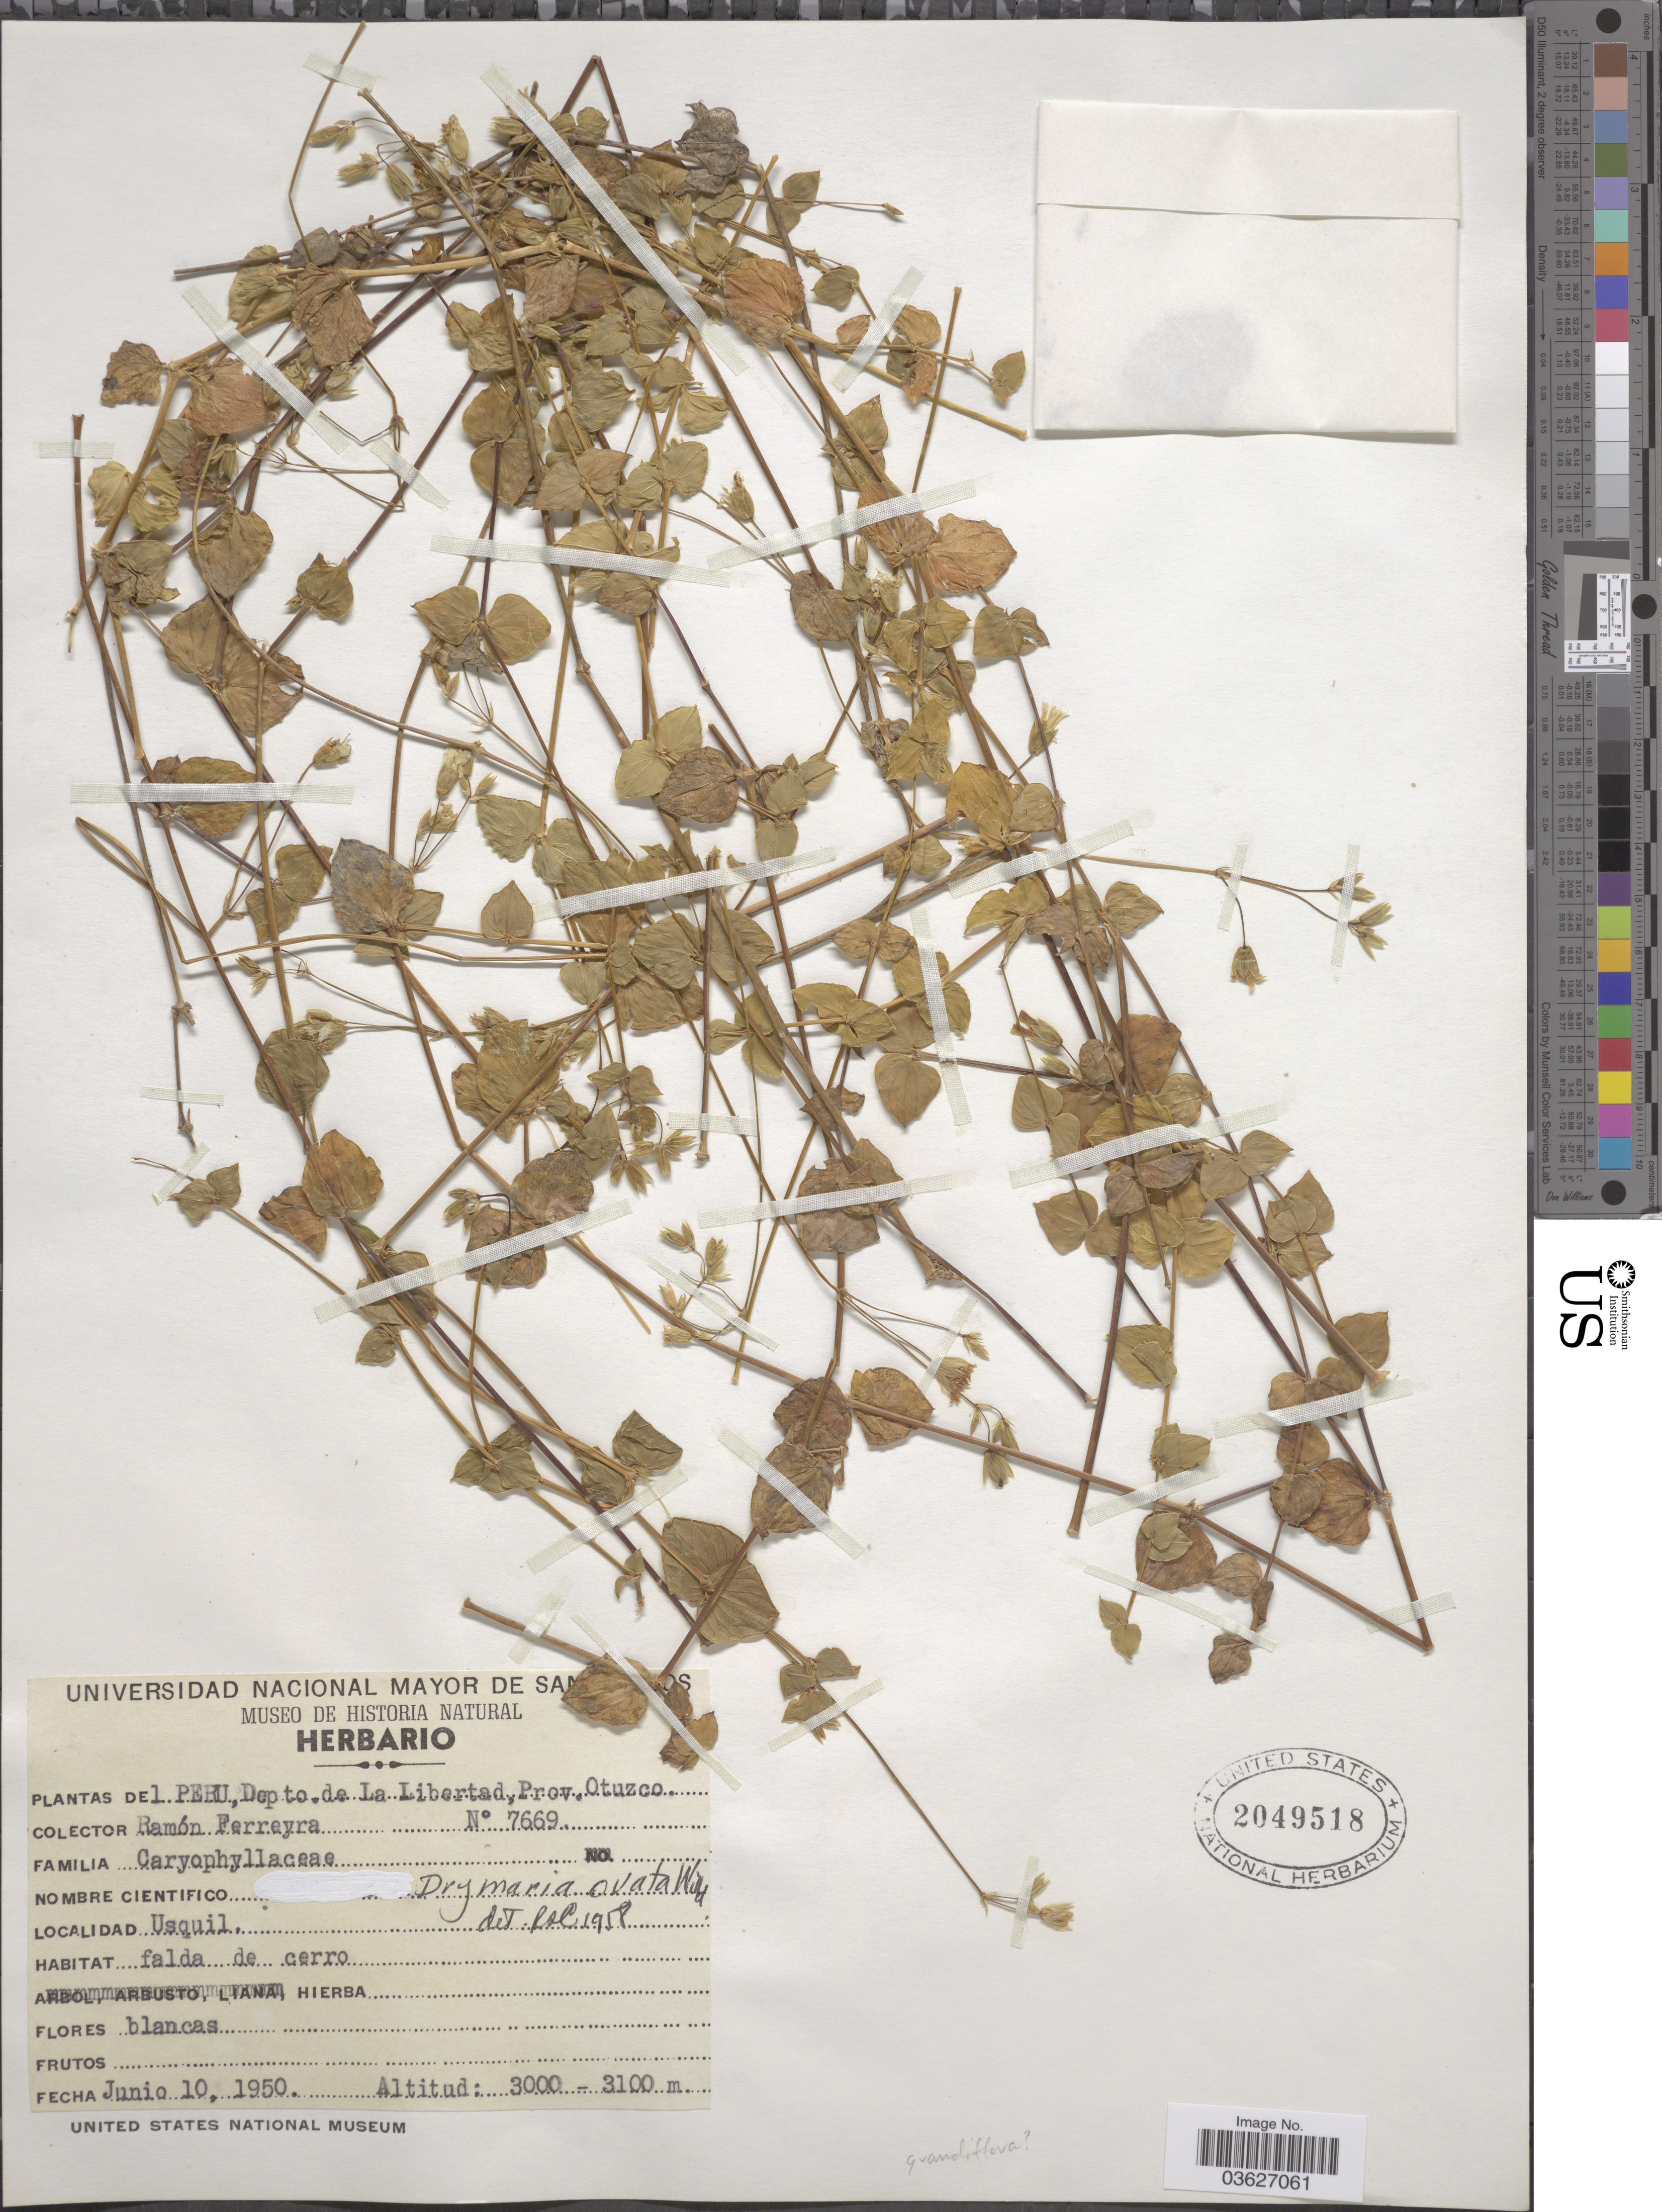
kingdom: Plantae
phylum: Tracheophyta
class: Magnoliopsida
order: Caryophyllales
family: Caryophyllaceae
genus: Drymaria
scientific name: Drymaria ovata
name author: Humb. & Bonpl. ex Schult.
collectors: R. A. Ferreyra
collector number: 7669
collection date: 1950-06-10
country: Peru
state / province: La Libertad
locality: Depto. de La Libertad. Prov. Otuzco. Usquil.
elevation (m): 3000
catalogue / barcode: US 2049518